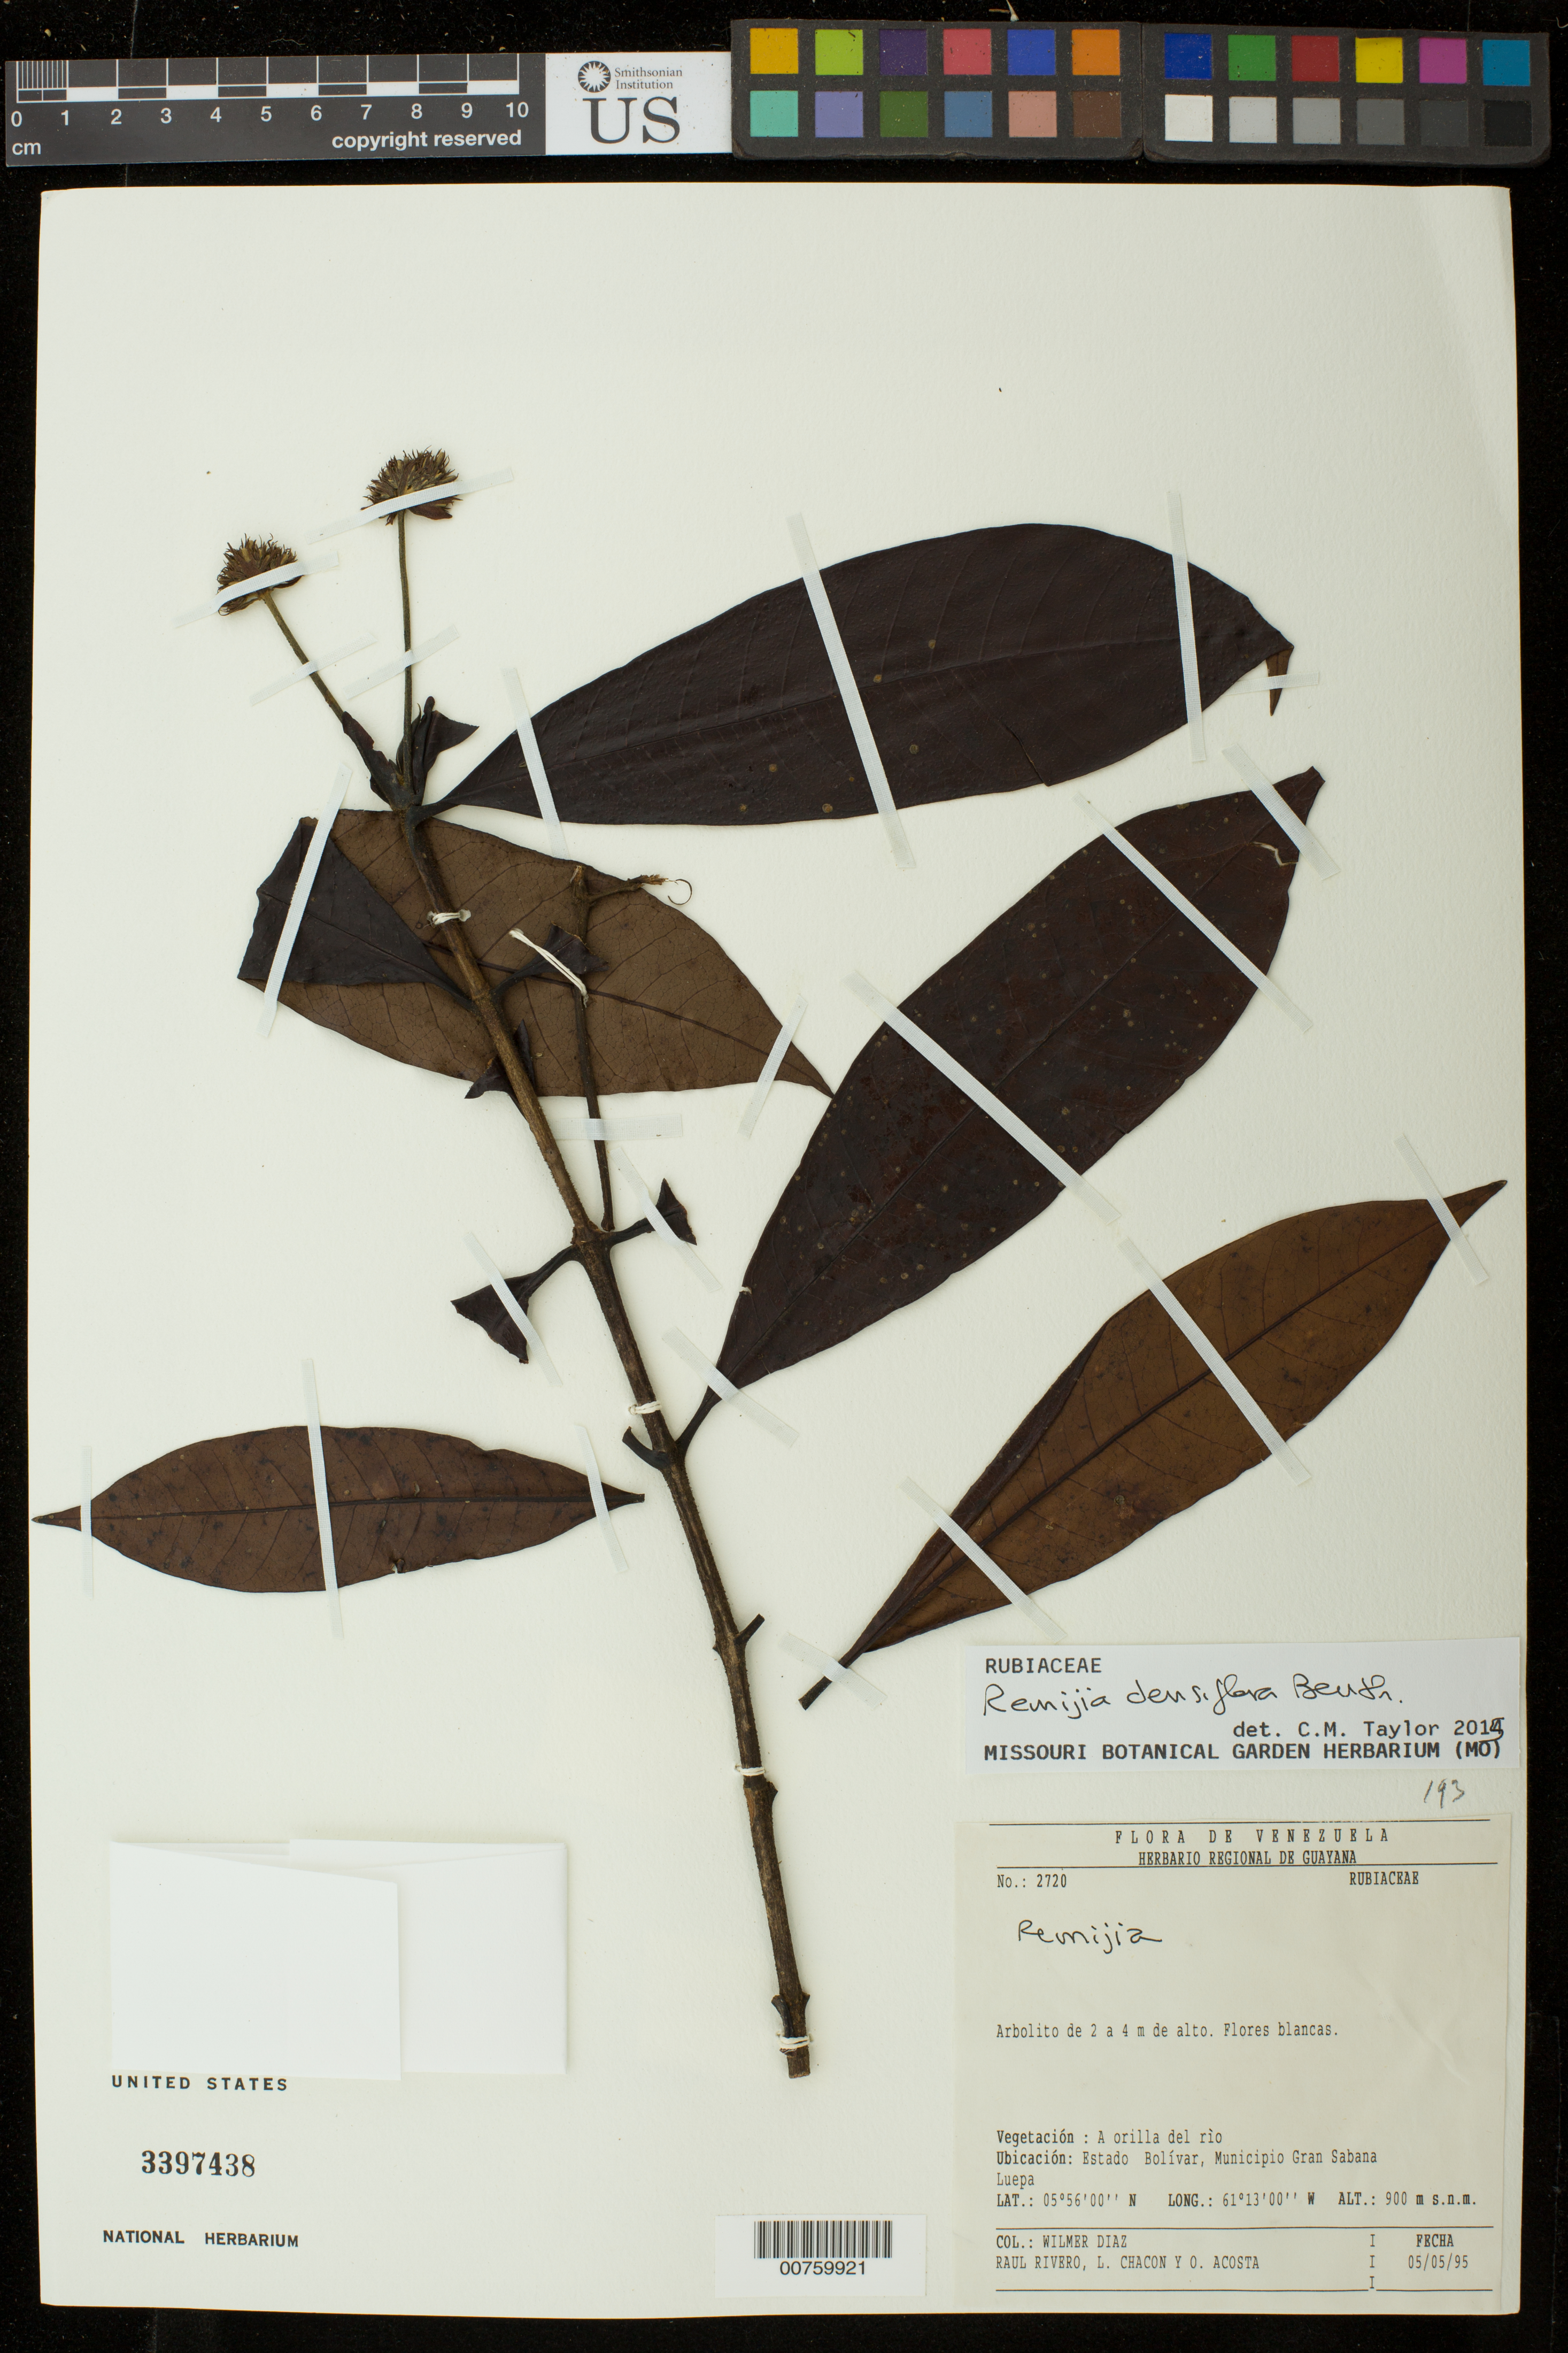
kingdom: Plantae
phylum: Tracheophyta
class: Magnoliopsida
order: Gentianales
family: Rubiaceae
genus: Remijia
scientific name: Remijia densiflora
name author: Benth.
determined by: Taylor, Charlotte M.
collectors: W. Díaz P., R. Rivero, L. Chacon & O. Acosta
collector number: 2720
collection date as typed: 5-May-95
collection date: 1995-05-05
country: Venezuela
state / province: Bolívar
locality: Mun. Gran Sabana, Luepa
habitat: Orilla del rio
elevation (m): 900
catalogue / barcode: US 3397438